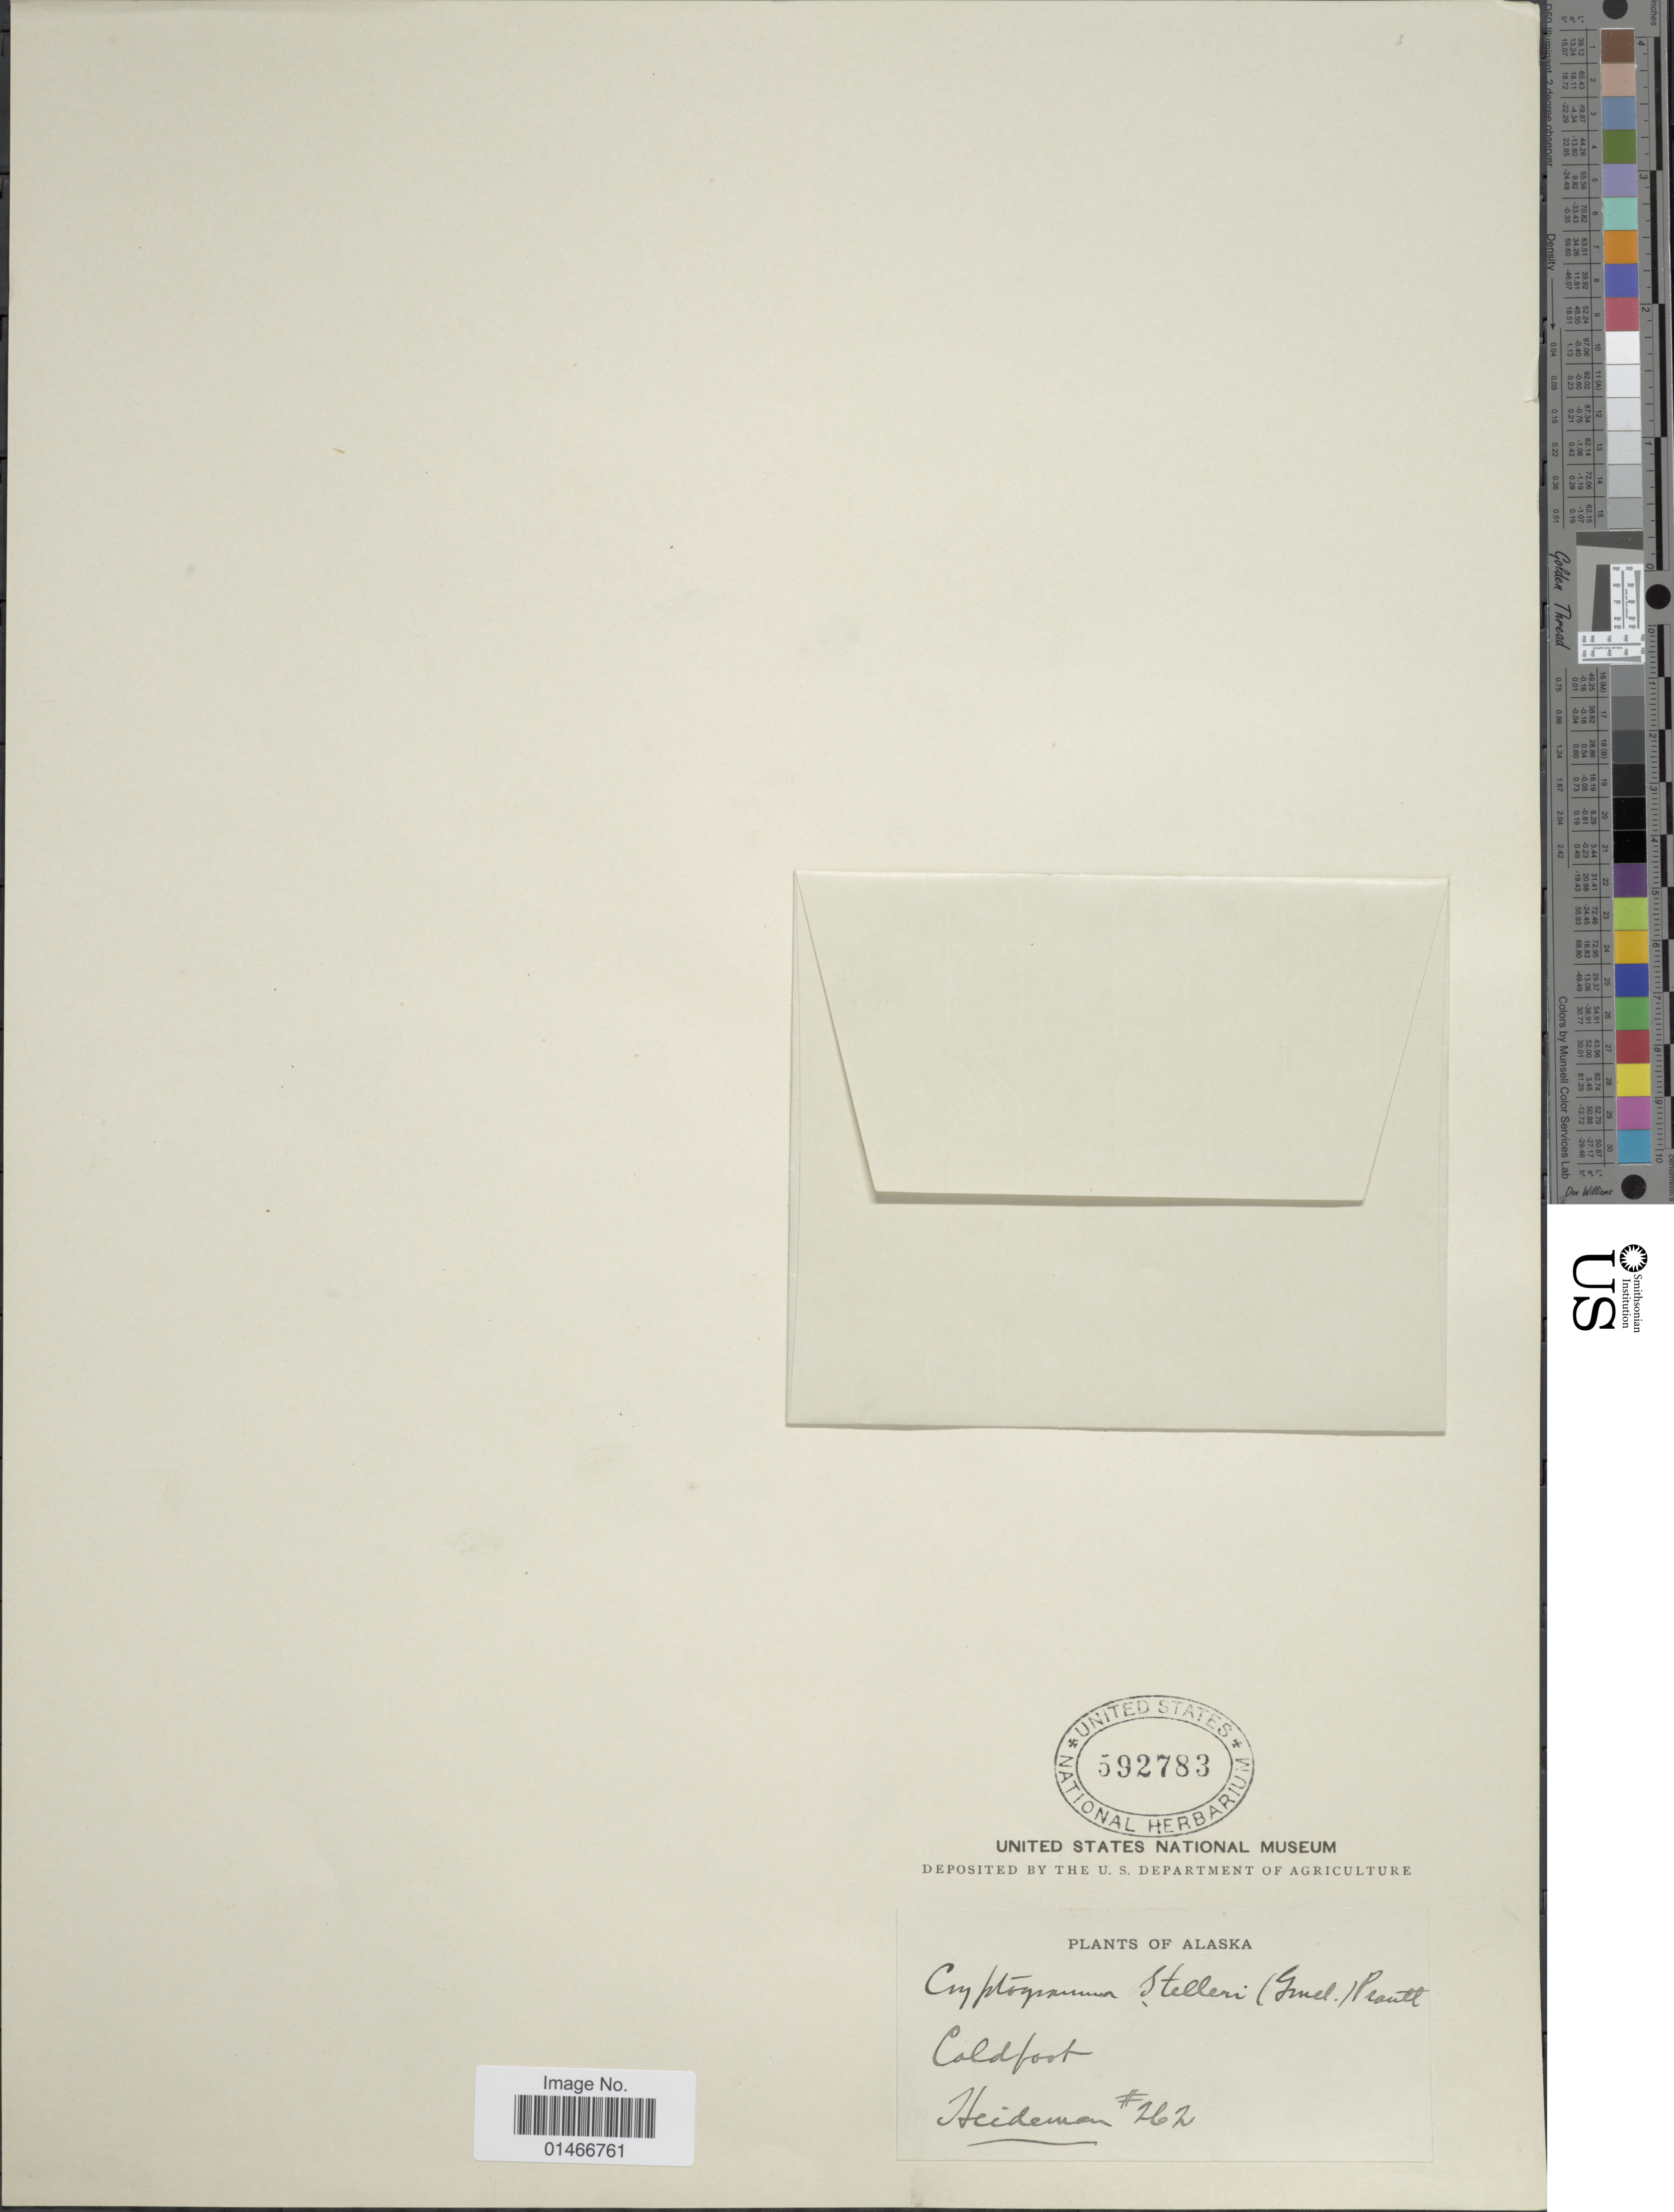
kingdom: Plantae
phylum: Tracheophyta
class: Polypodiopsida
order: Polypodiales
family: Pteridaceae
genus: Cryptogramma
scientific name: Cryptogramma stelleri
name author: (S.G. Gmel.) Prantl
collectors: Heideman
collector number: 262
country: United States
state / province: Alaska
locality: Coldfoot.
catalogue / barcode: US 592783